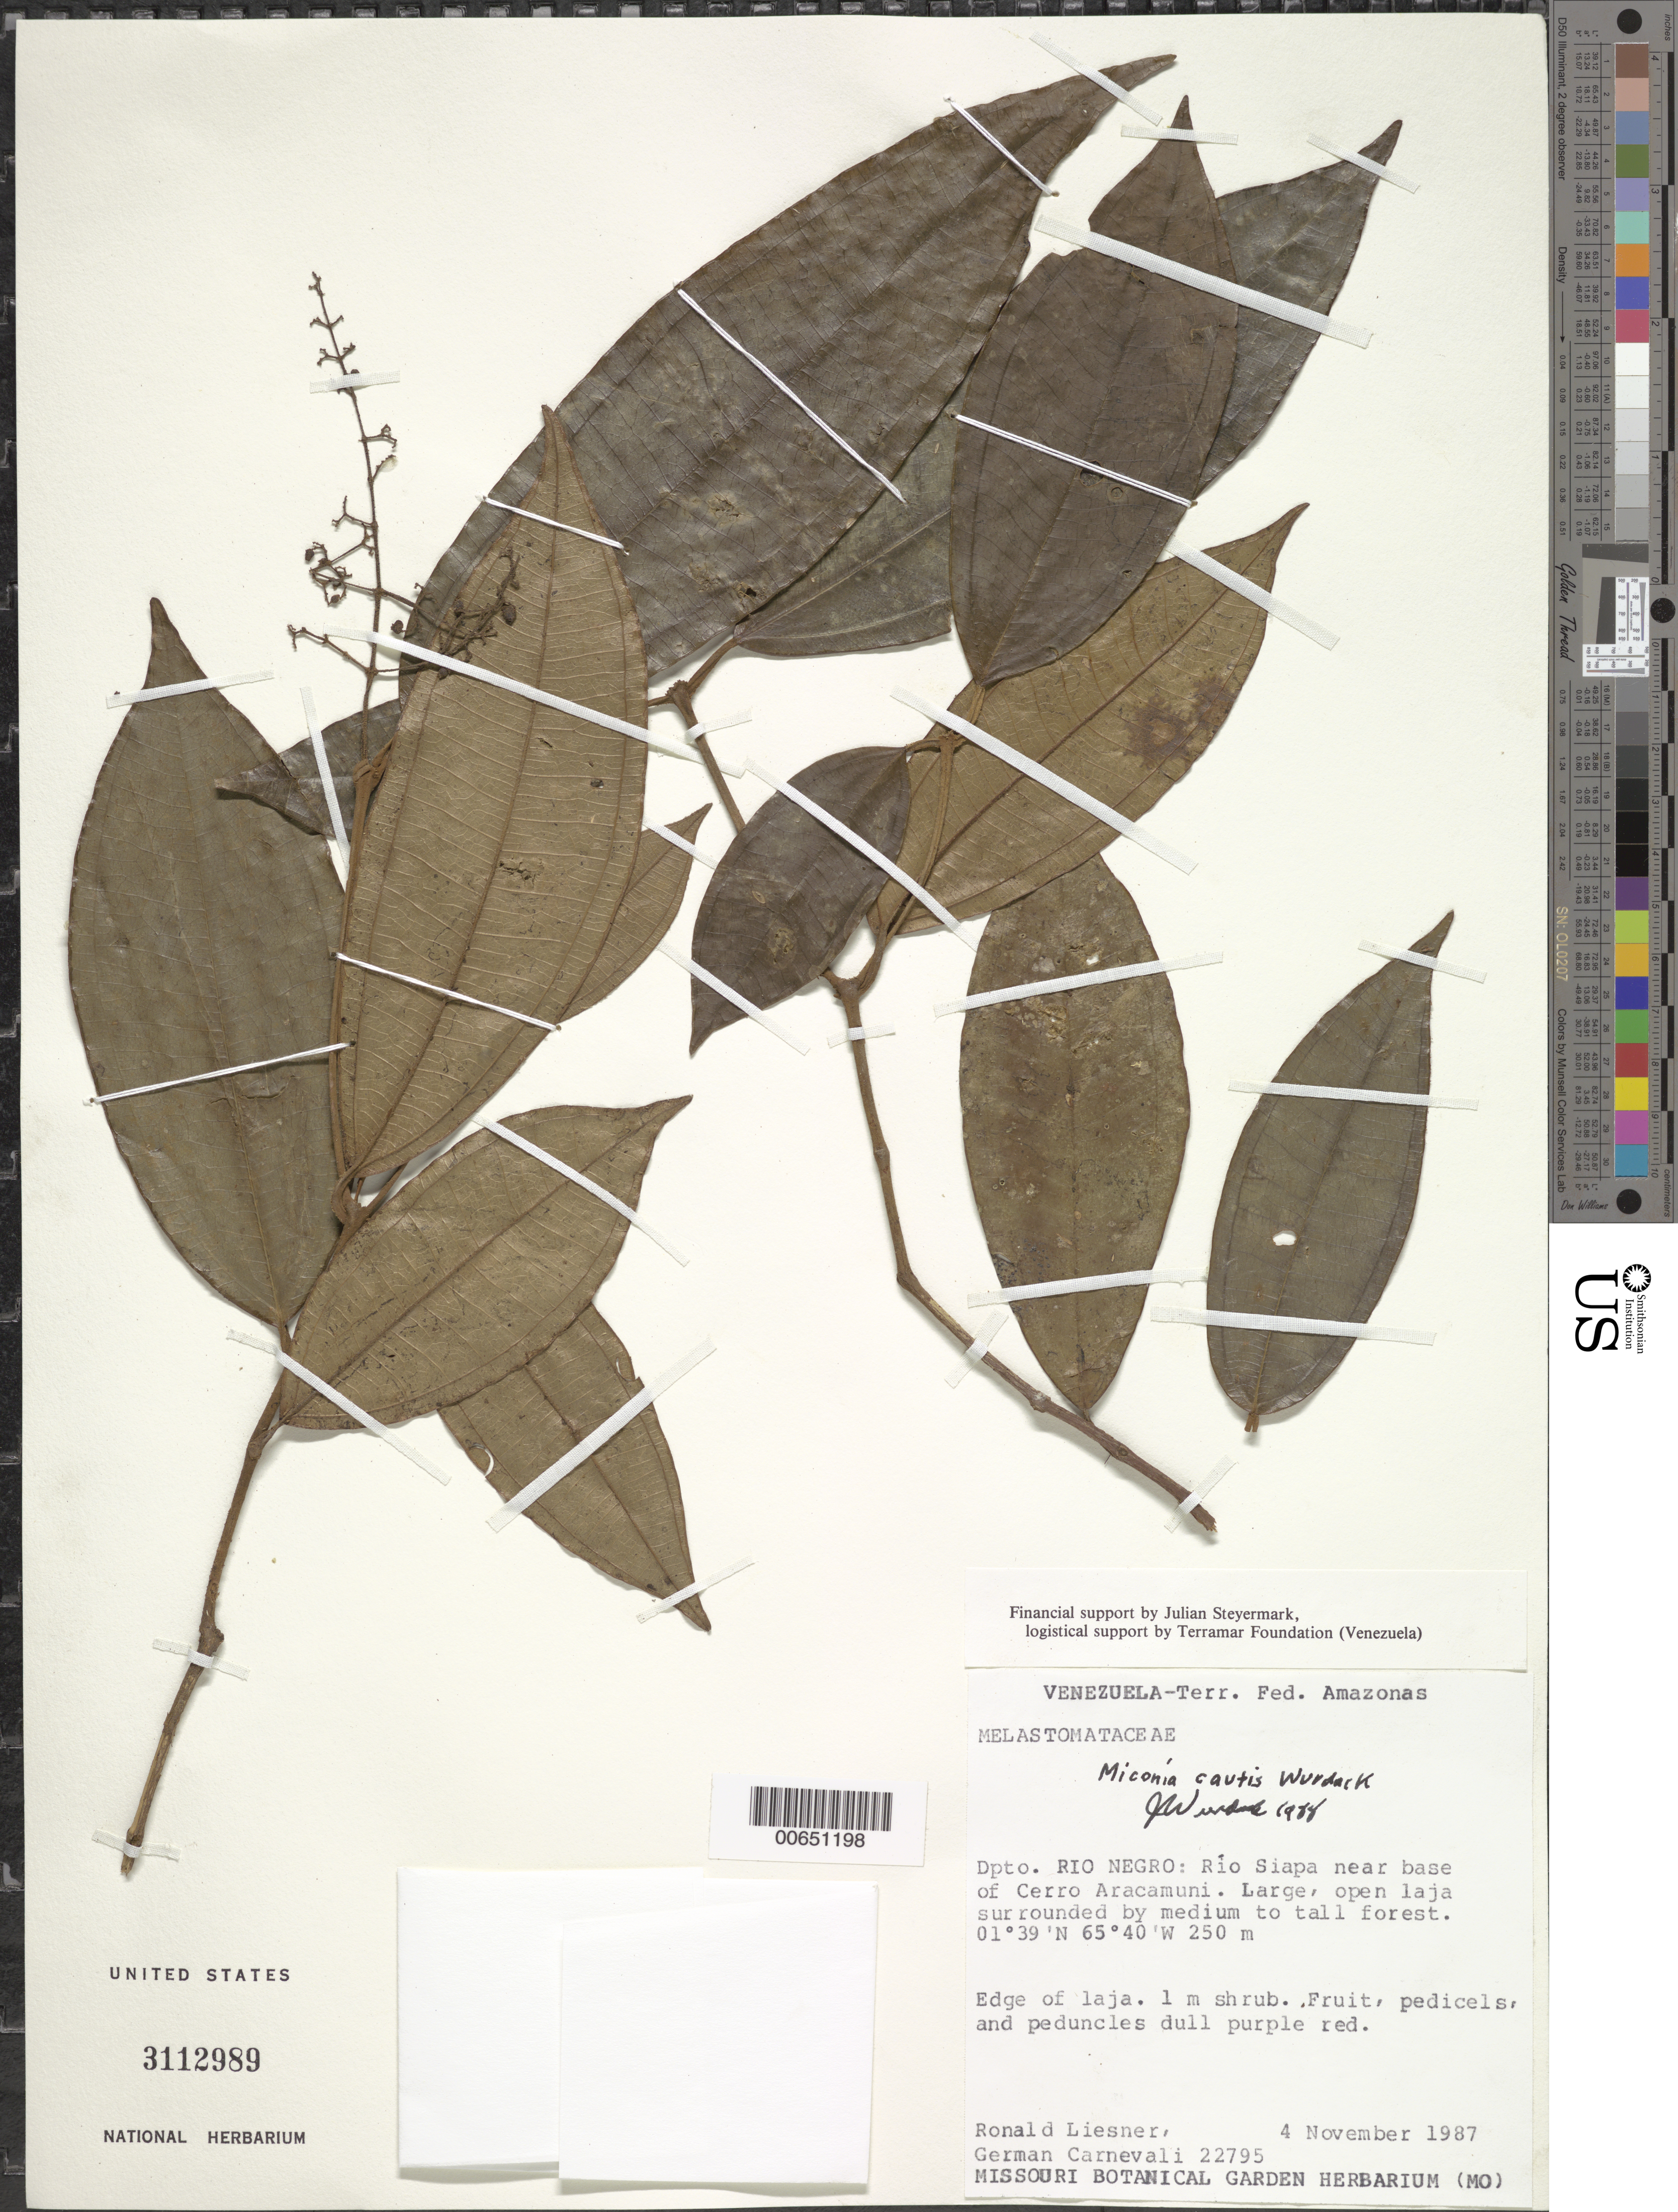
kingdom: Plantae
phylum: Tracheophyta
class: Magnoliopsida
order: Myrtales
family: Melastomataceae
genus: Miconia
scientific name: Miconia cautis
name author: Wurdack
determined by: Wurdack, John J., (US), US (UNITED STATES)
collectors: R. L. Liesner & G. Carnevali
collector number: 22795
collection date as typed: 4-Nov-87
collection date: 1987-11-04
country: Venezuela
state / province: Amazonas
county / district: Río Negro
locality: Río Siapa, near base of Cerro Aracamuni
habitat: Edge of large, open laja surrounded by medium to tall forest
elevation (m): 250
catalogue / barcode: US 3112989